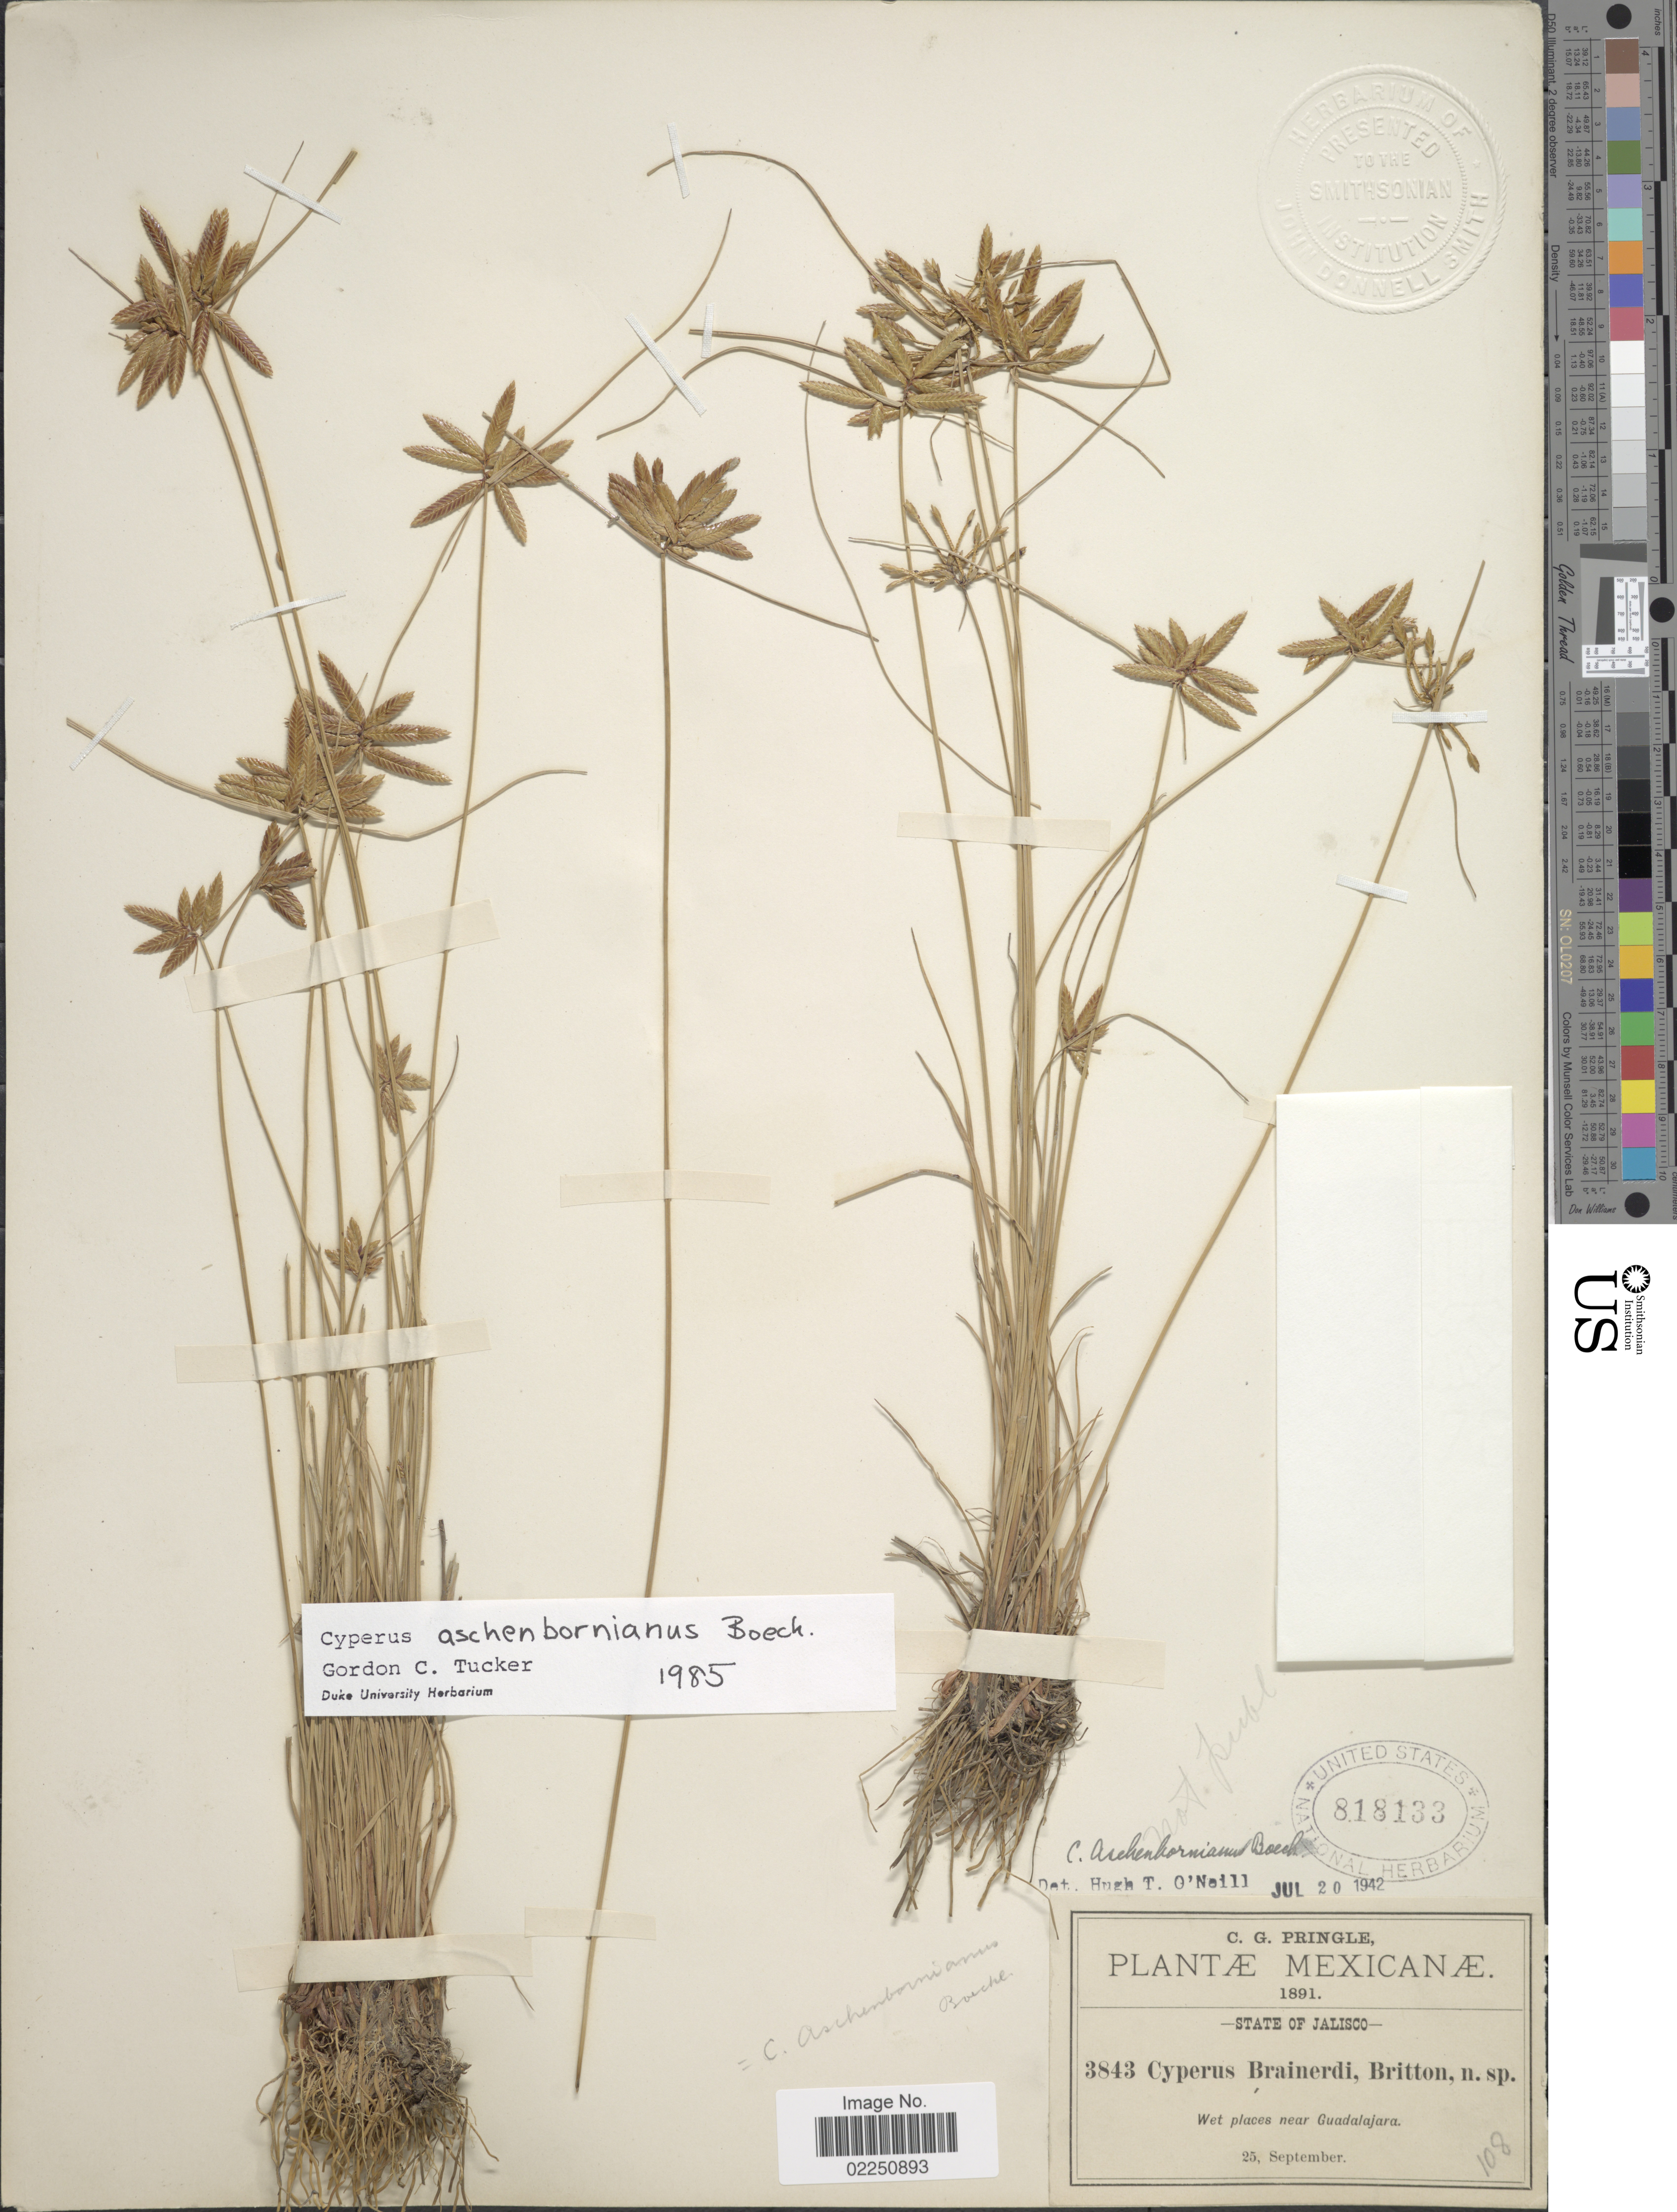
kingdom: Plantae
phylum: Tracheophyta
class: Liliopsida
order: Poales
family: Cyperaceae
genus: Cyperus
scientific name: Cyperus aschenbornianus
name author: Boeckeler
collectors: C. G. Pringle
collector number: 3843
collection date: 1891-09-25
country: Mexico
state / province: Jalisco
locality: Wet places near Guadalajara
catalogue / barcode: US 818133